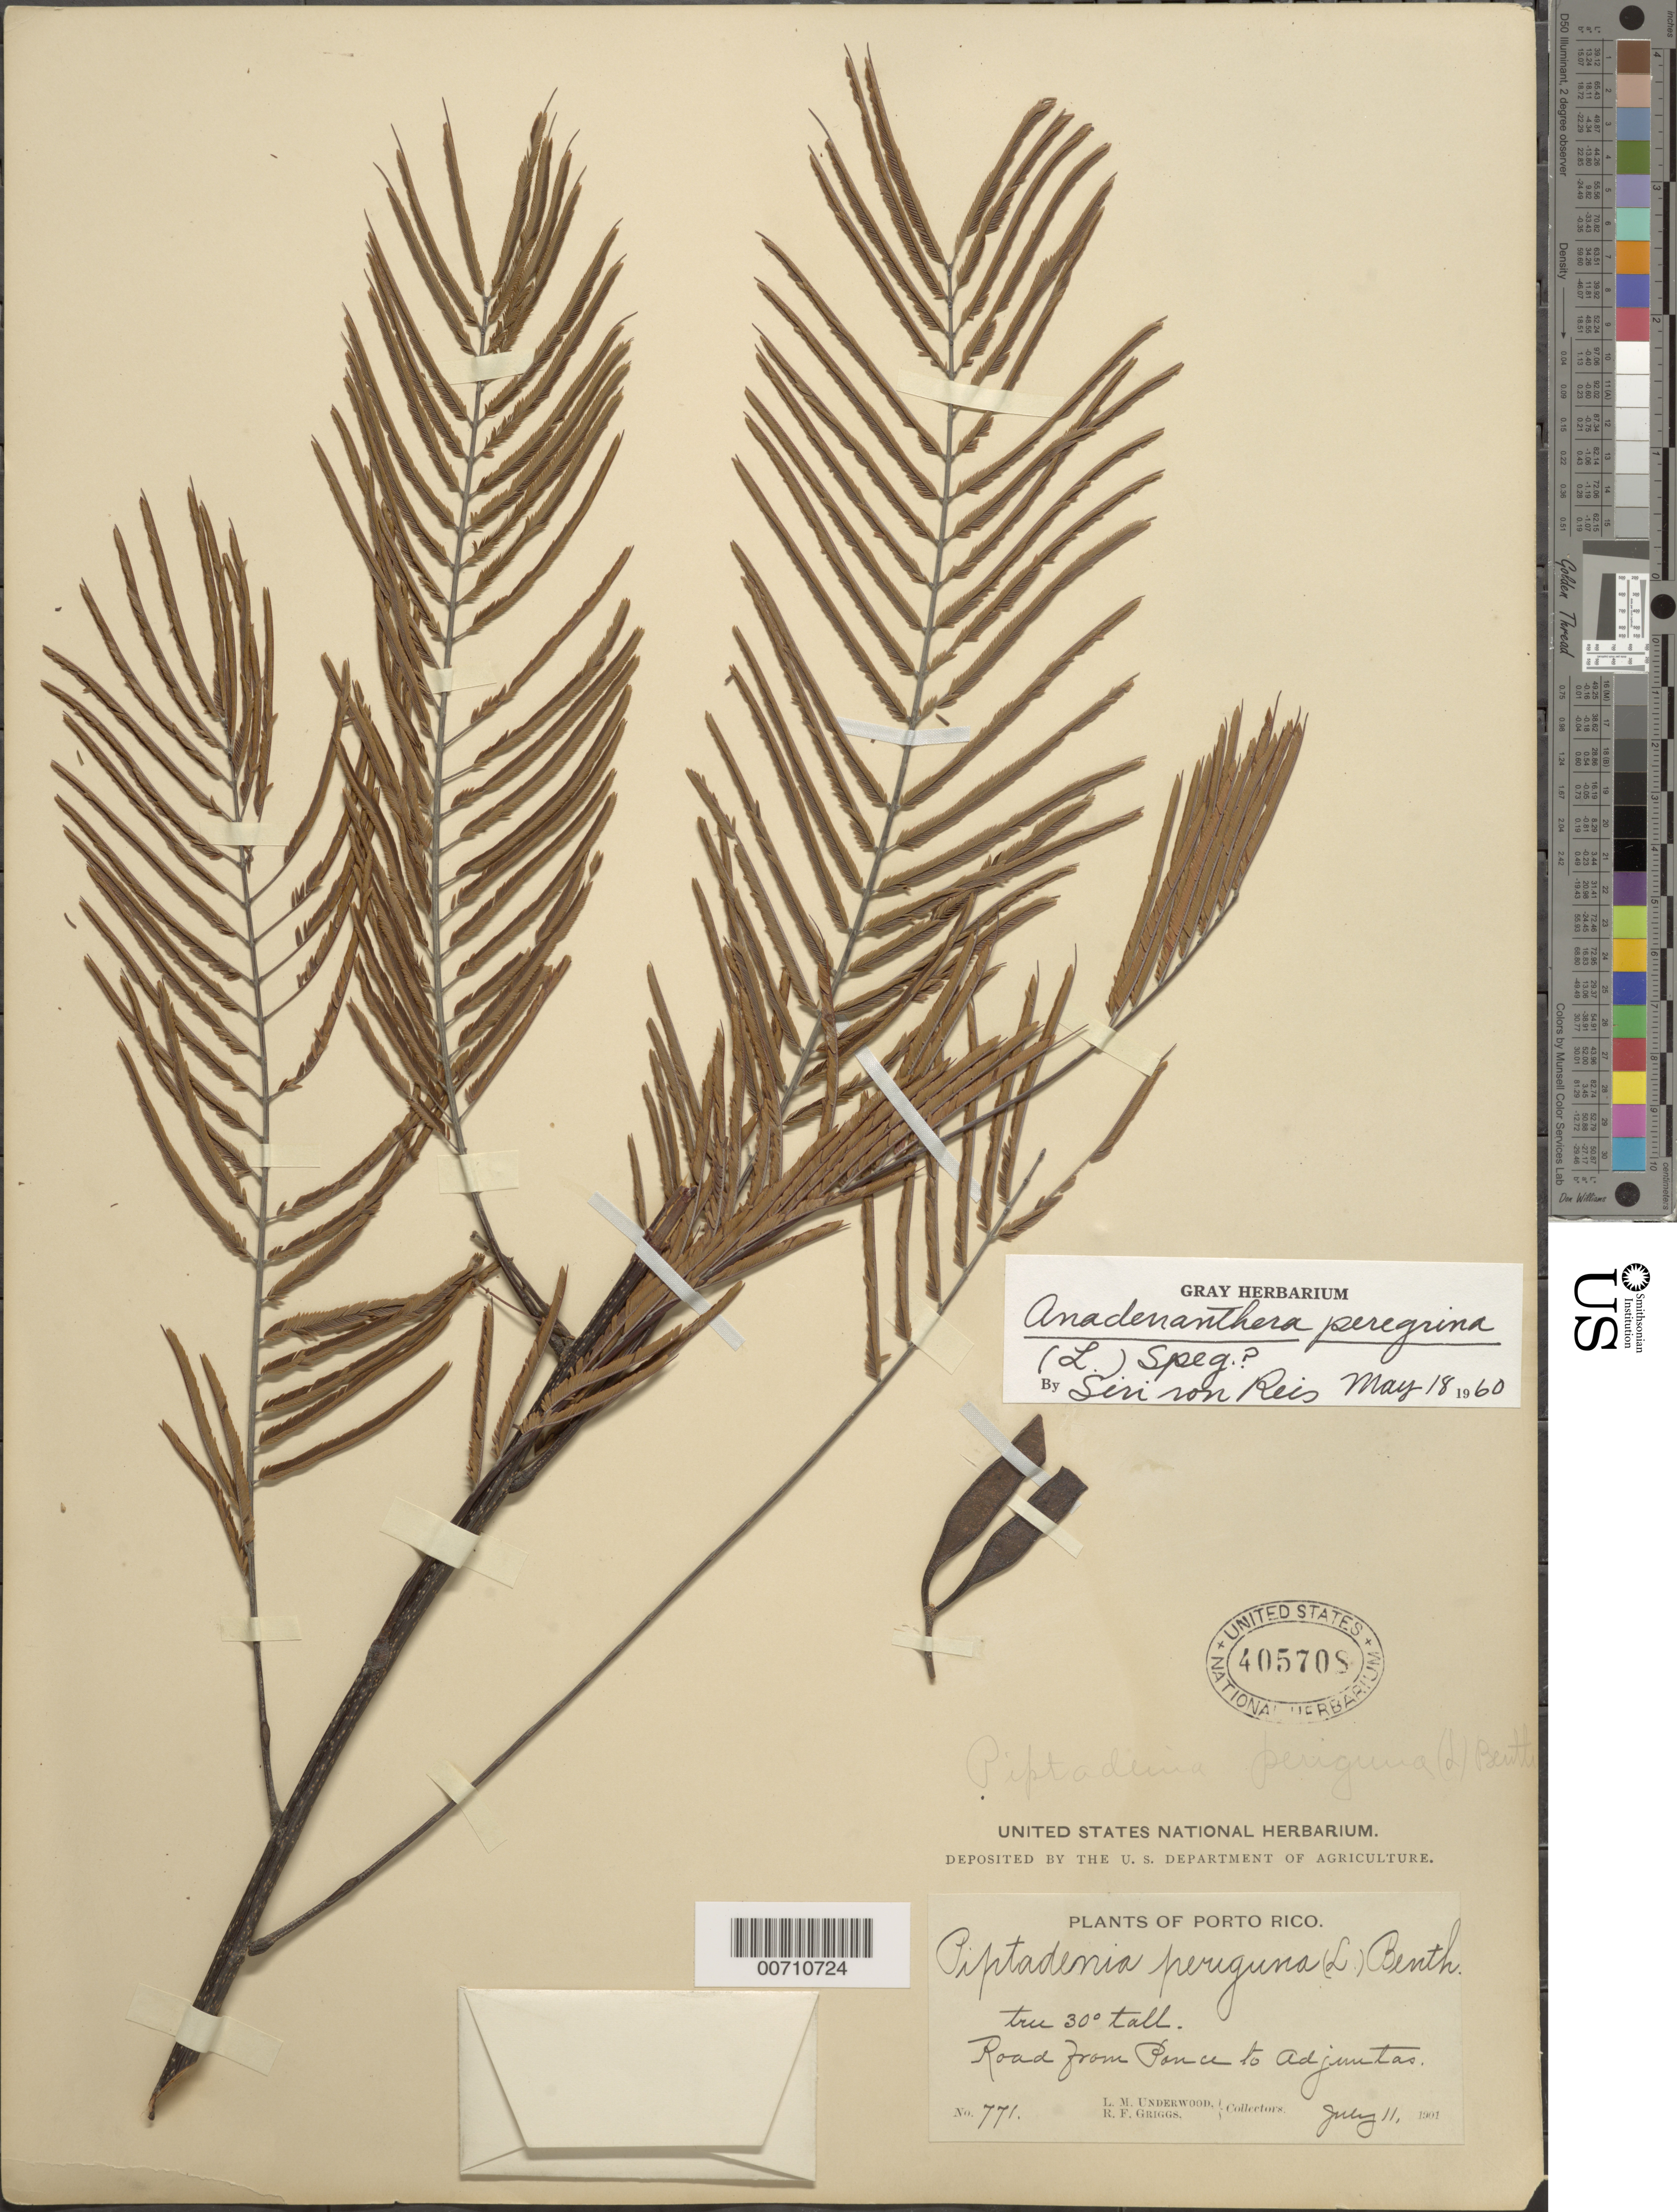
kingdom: Plantae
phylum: Tracheophyta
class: Magnoliopsida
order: Fabales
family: Fabaceae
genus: Anadenanthera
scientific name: Anadenanthera peregrina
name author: (L.) Speg.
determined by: Von Reis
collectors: L. M. Underwood & R. F. Griggs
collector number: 771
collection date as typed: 11 Jul 1901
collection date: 1901-07-11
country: Puerto Rico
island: Greater Antilles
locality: Ponce to Adjuntas, Rd. from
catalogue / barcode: US 405708